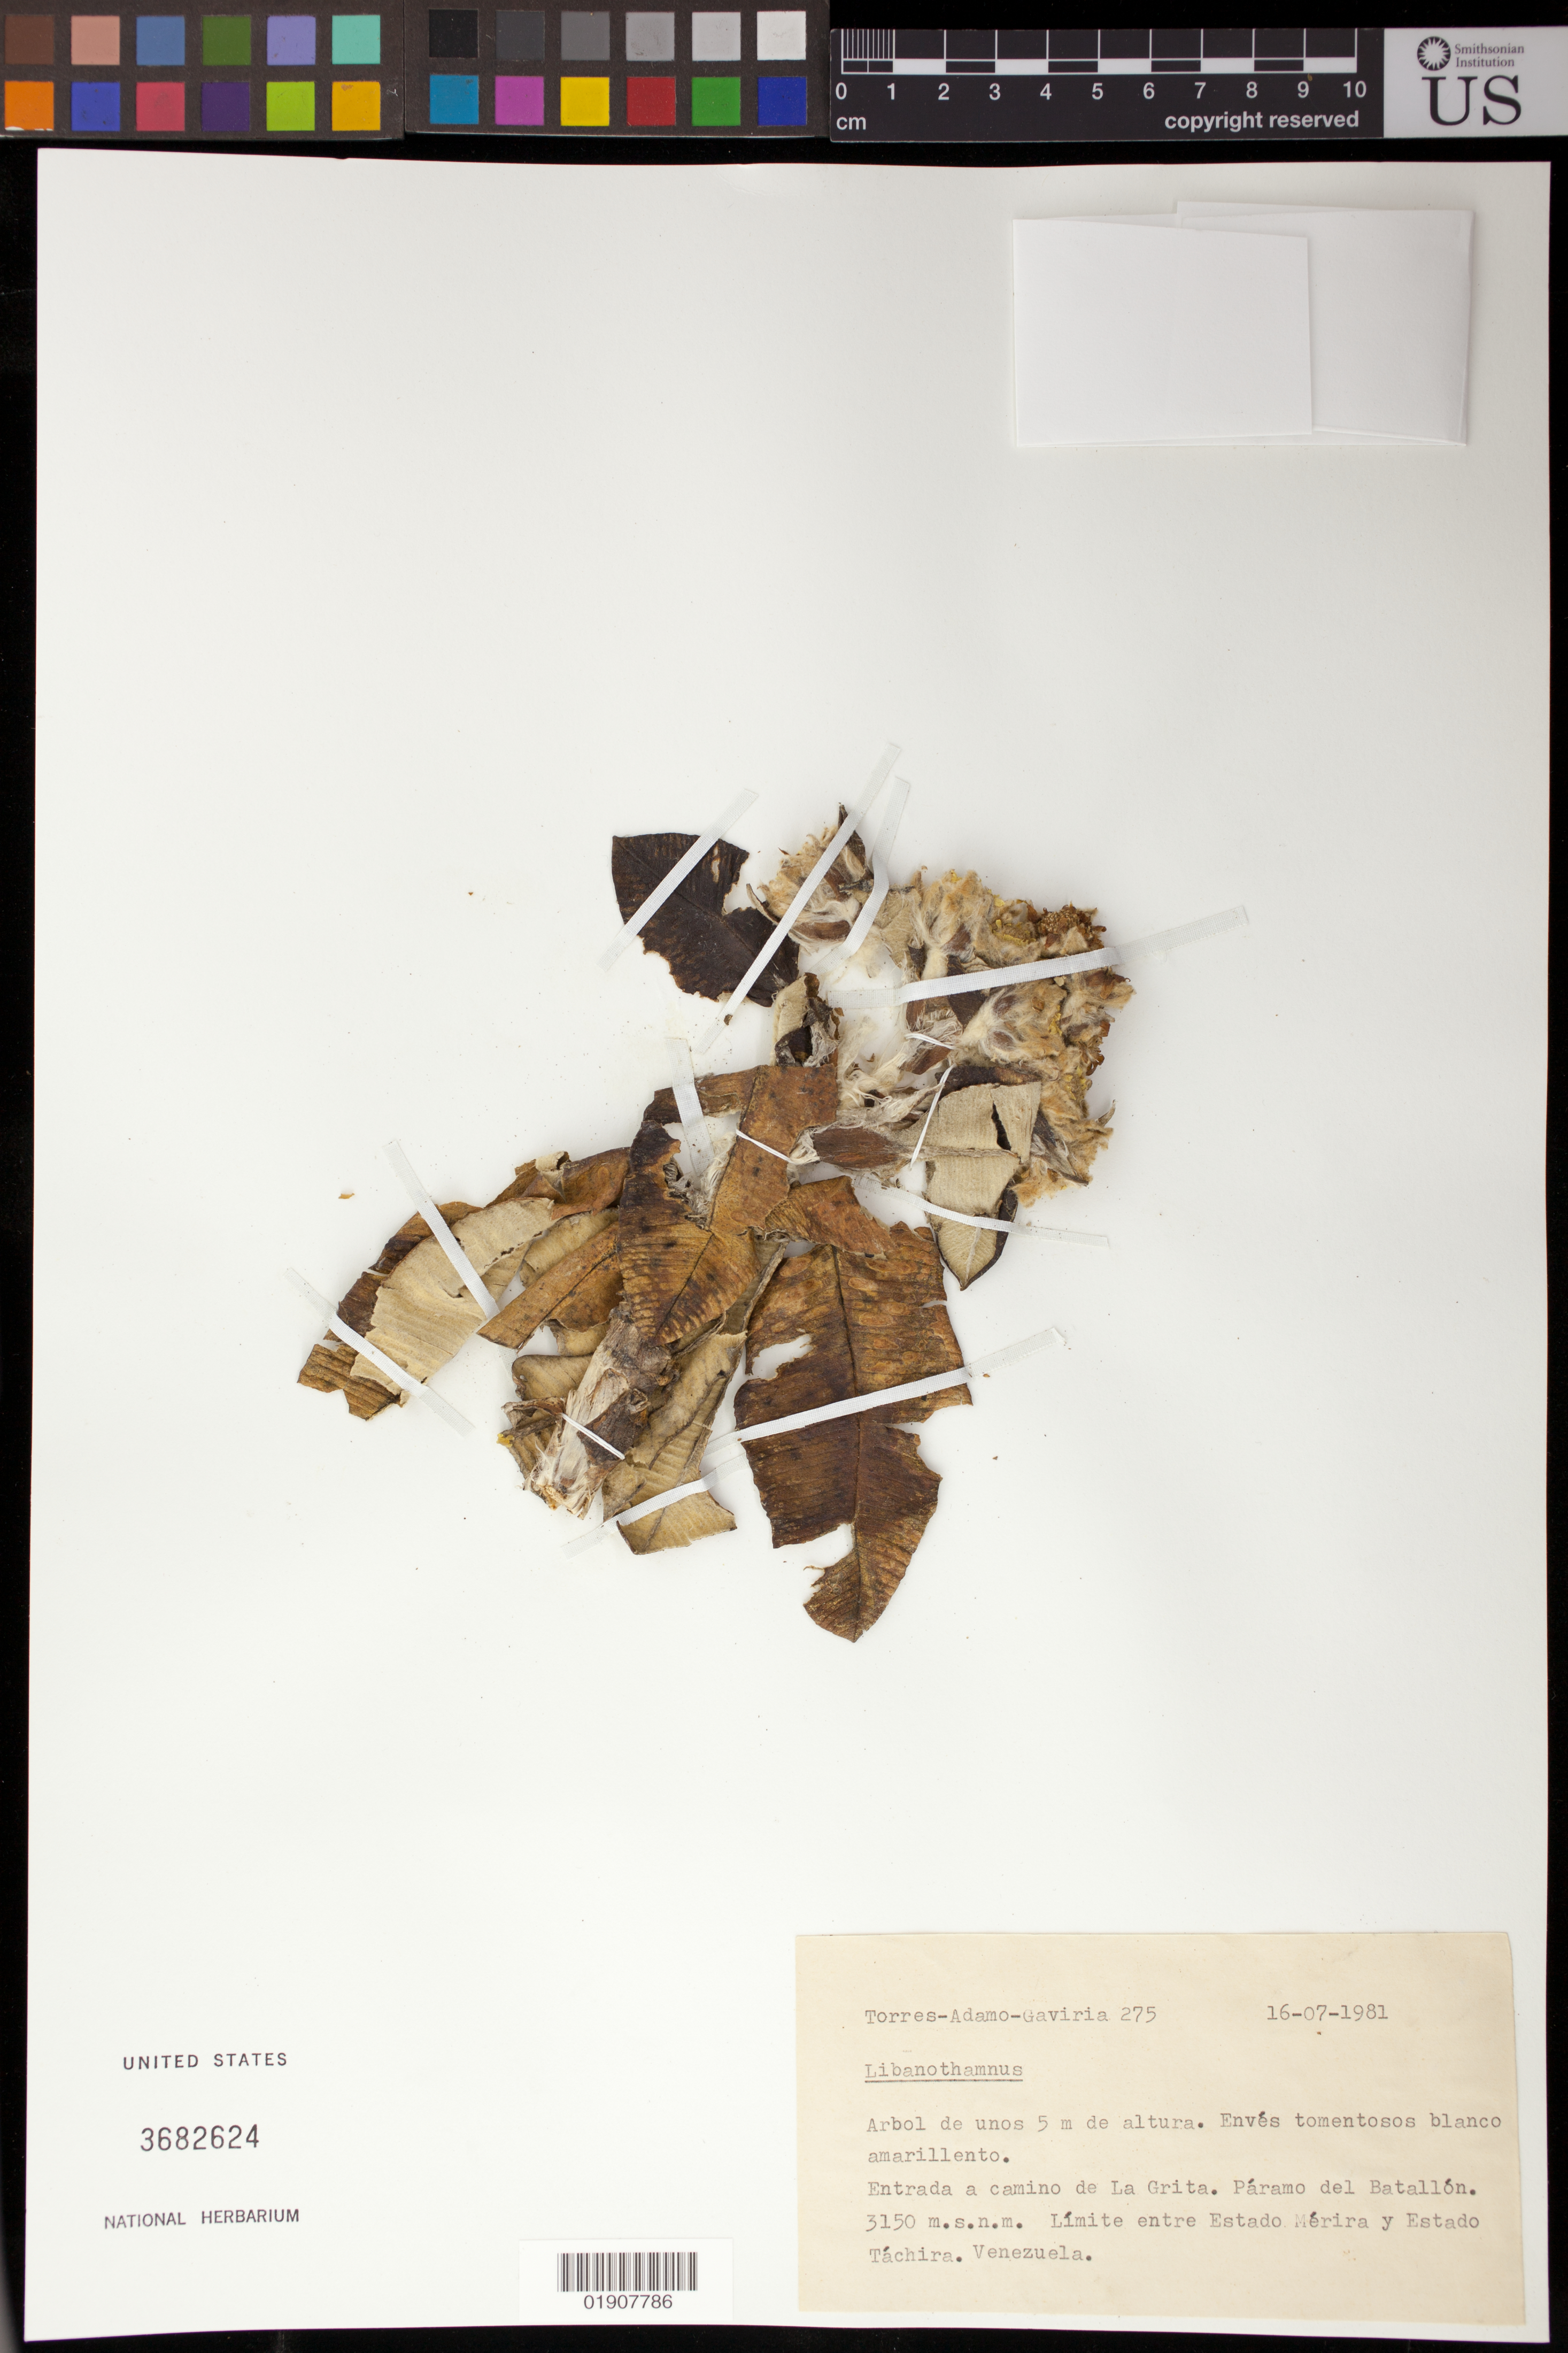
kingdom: Plantae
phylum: Tracheophyta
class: Magnoliopsida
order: Asterales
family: Asteraceae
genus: Libanothamnus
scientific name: Libanothamnus sp.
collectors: F. Torres & G. Adamo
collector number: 275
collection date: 1981-07-16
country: Venezuela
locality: Entrada a camino de La Grita. Paramo del Batallon. Limite entre Estado Merira y Estado Tachira.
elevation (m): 3150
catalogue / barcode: US 3682624